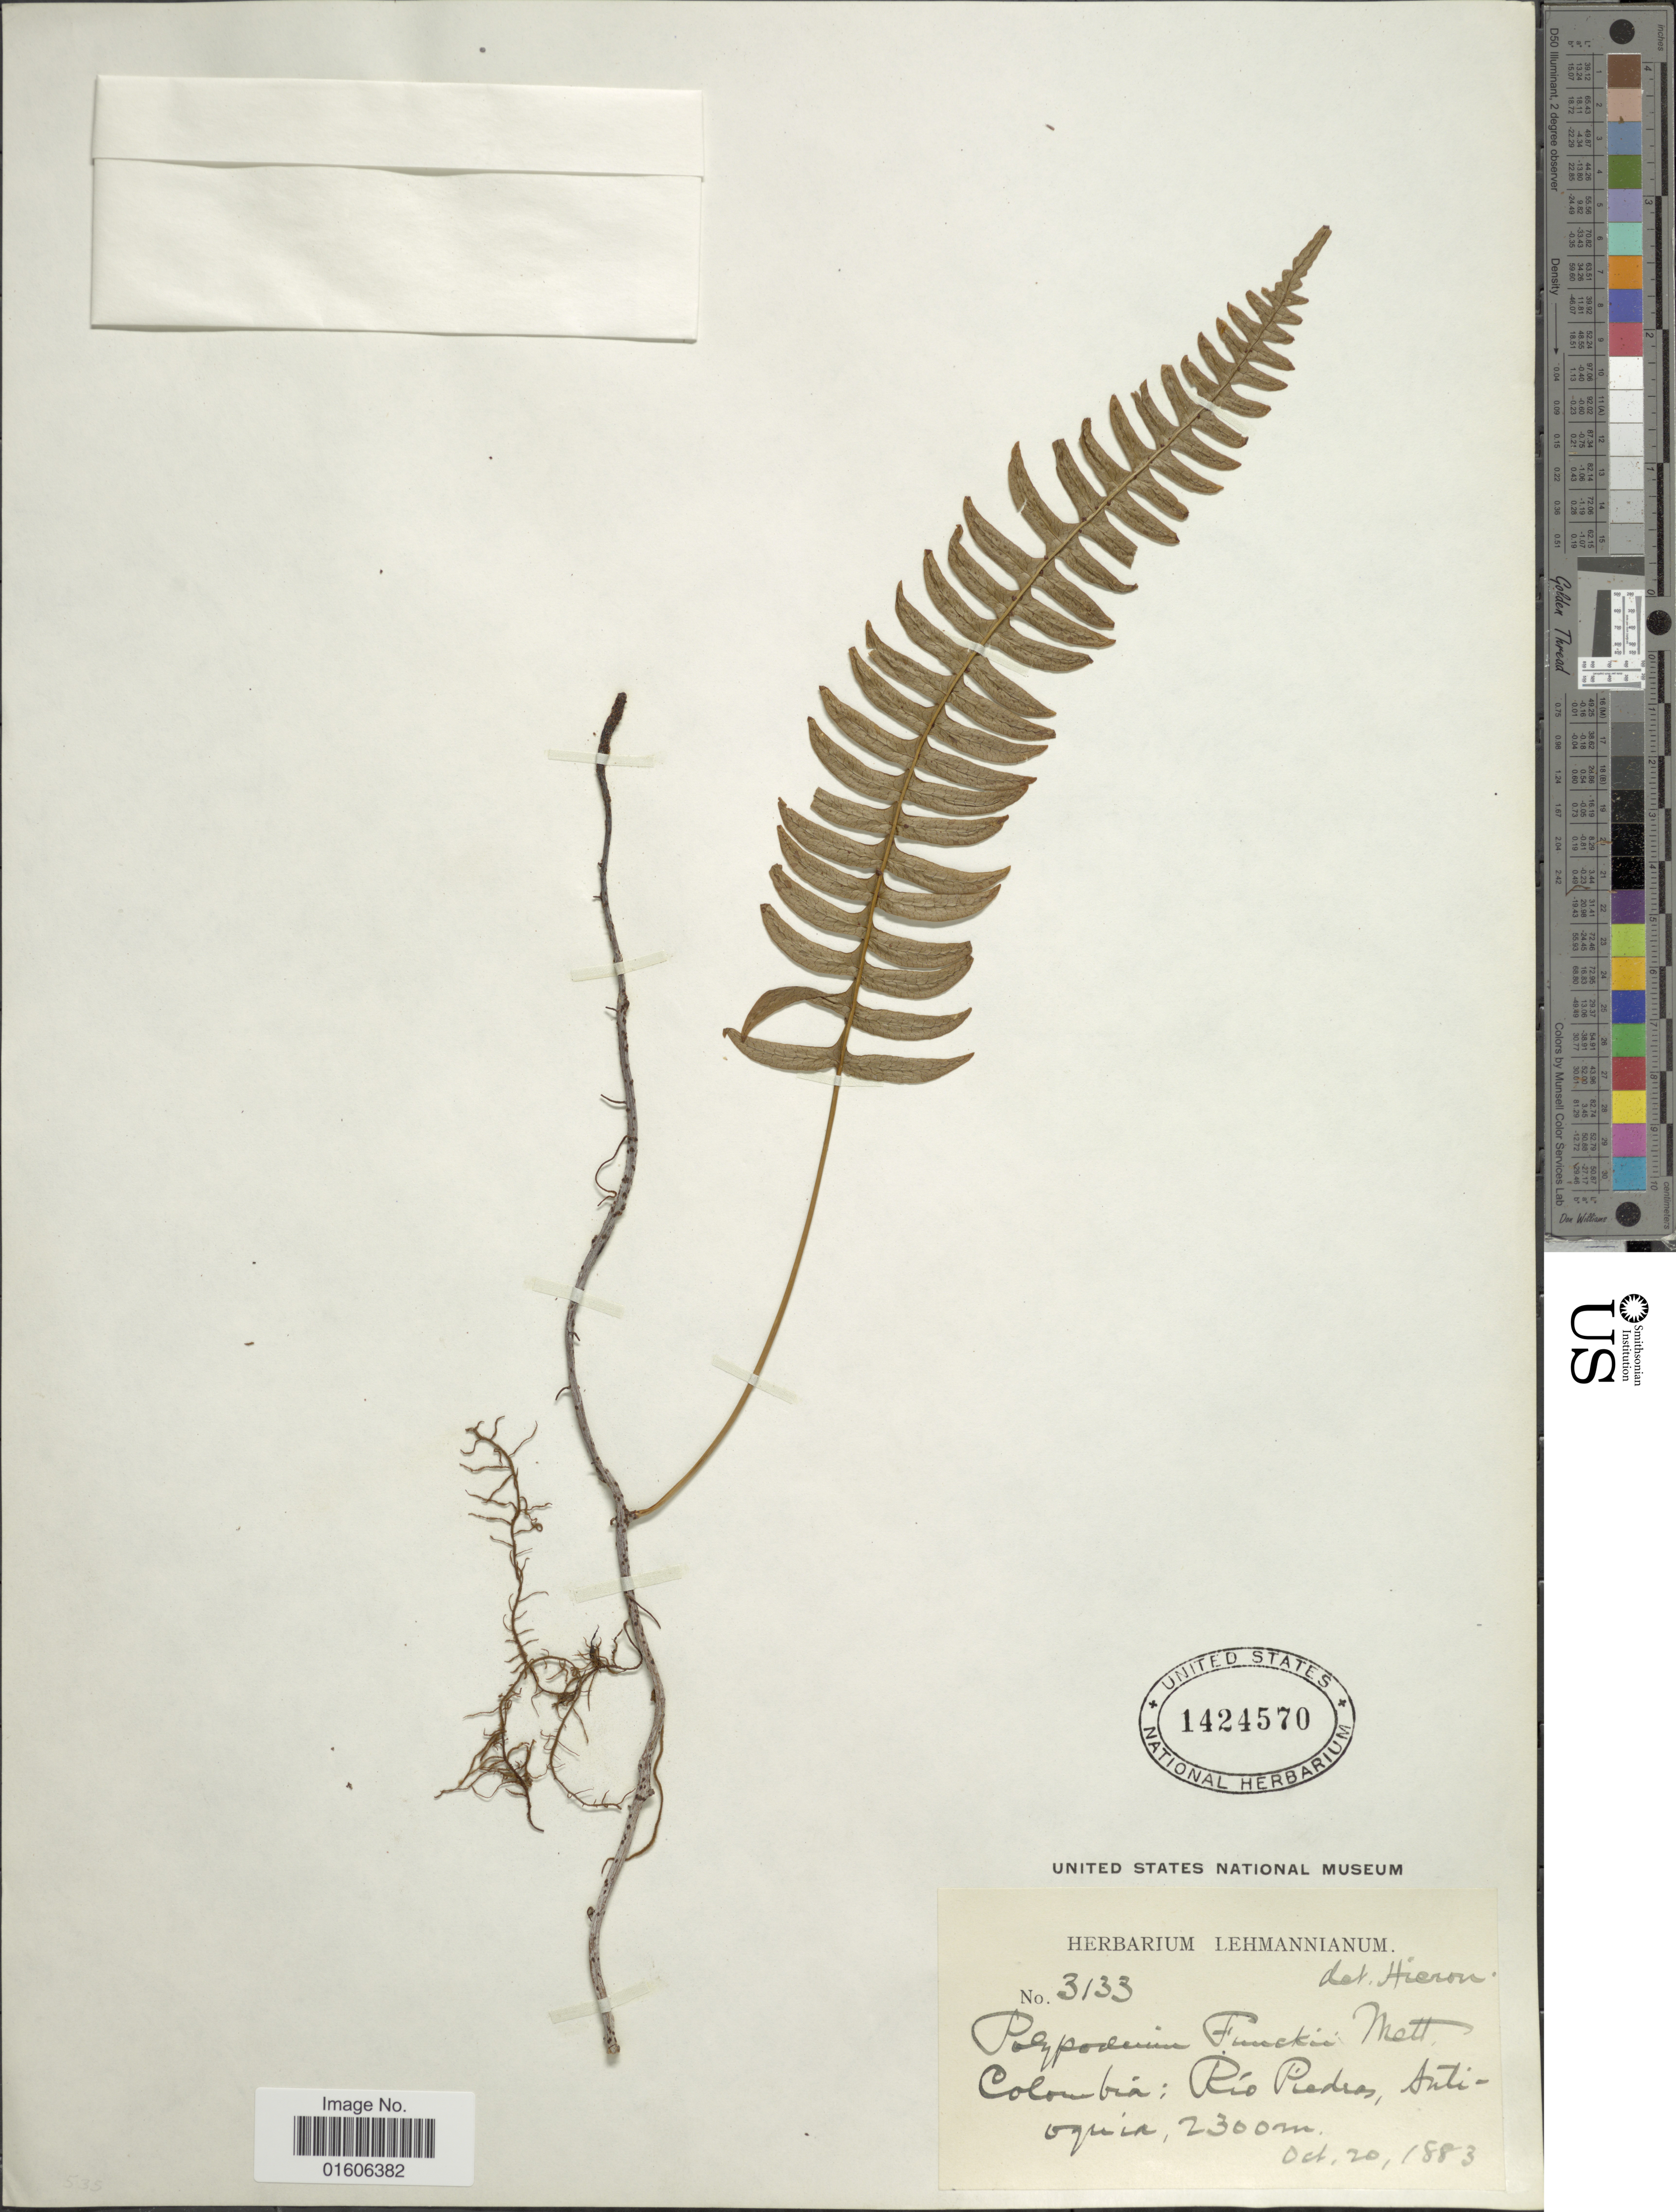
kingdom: Plantae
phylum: Tracheophyta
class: Polypodiopsida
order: Polypodiales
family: Polypodiaceae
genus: Serpocaulon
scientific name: Serpocaulon funckii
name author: (Mett.) A.R. Sm.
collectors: ex herb. Lehmannianum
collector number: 3133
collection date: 1883-10-20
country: Colombia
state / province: Antioquia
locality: Colombia: Río Piedras, Antioquia.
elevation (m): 2300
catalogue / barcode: US 1424570